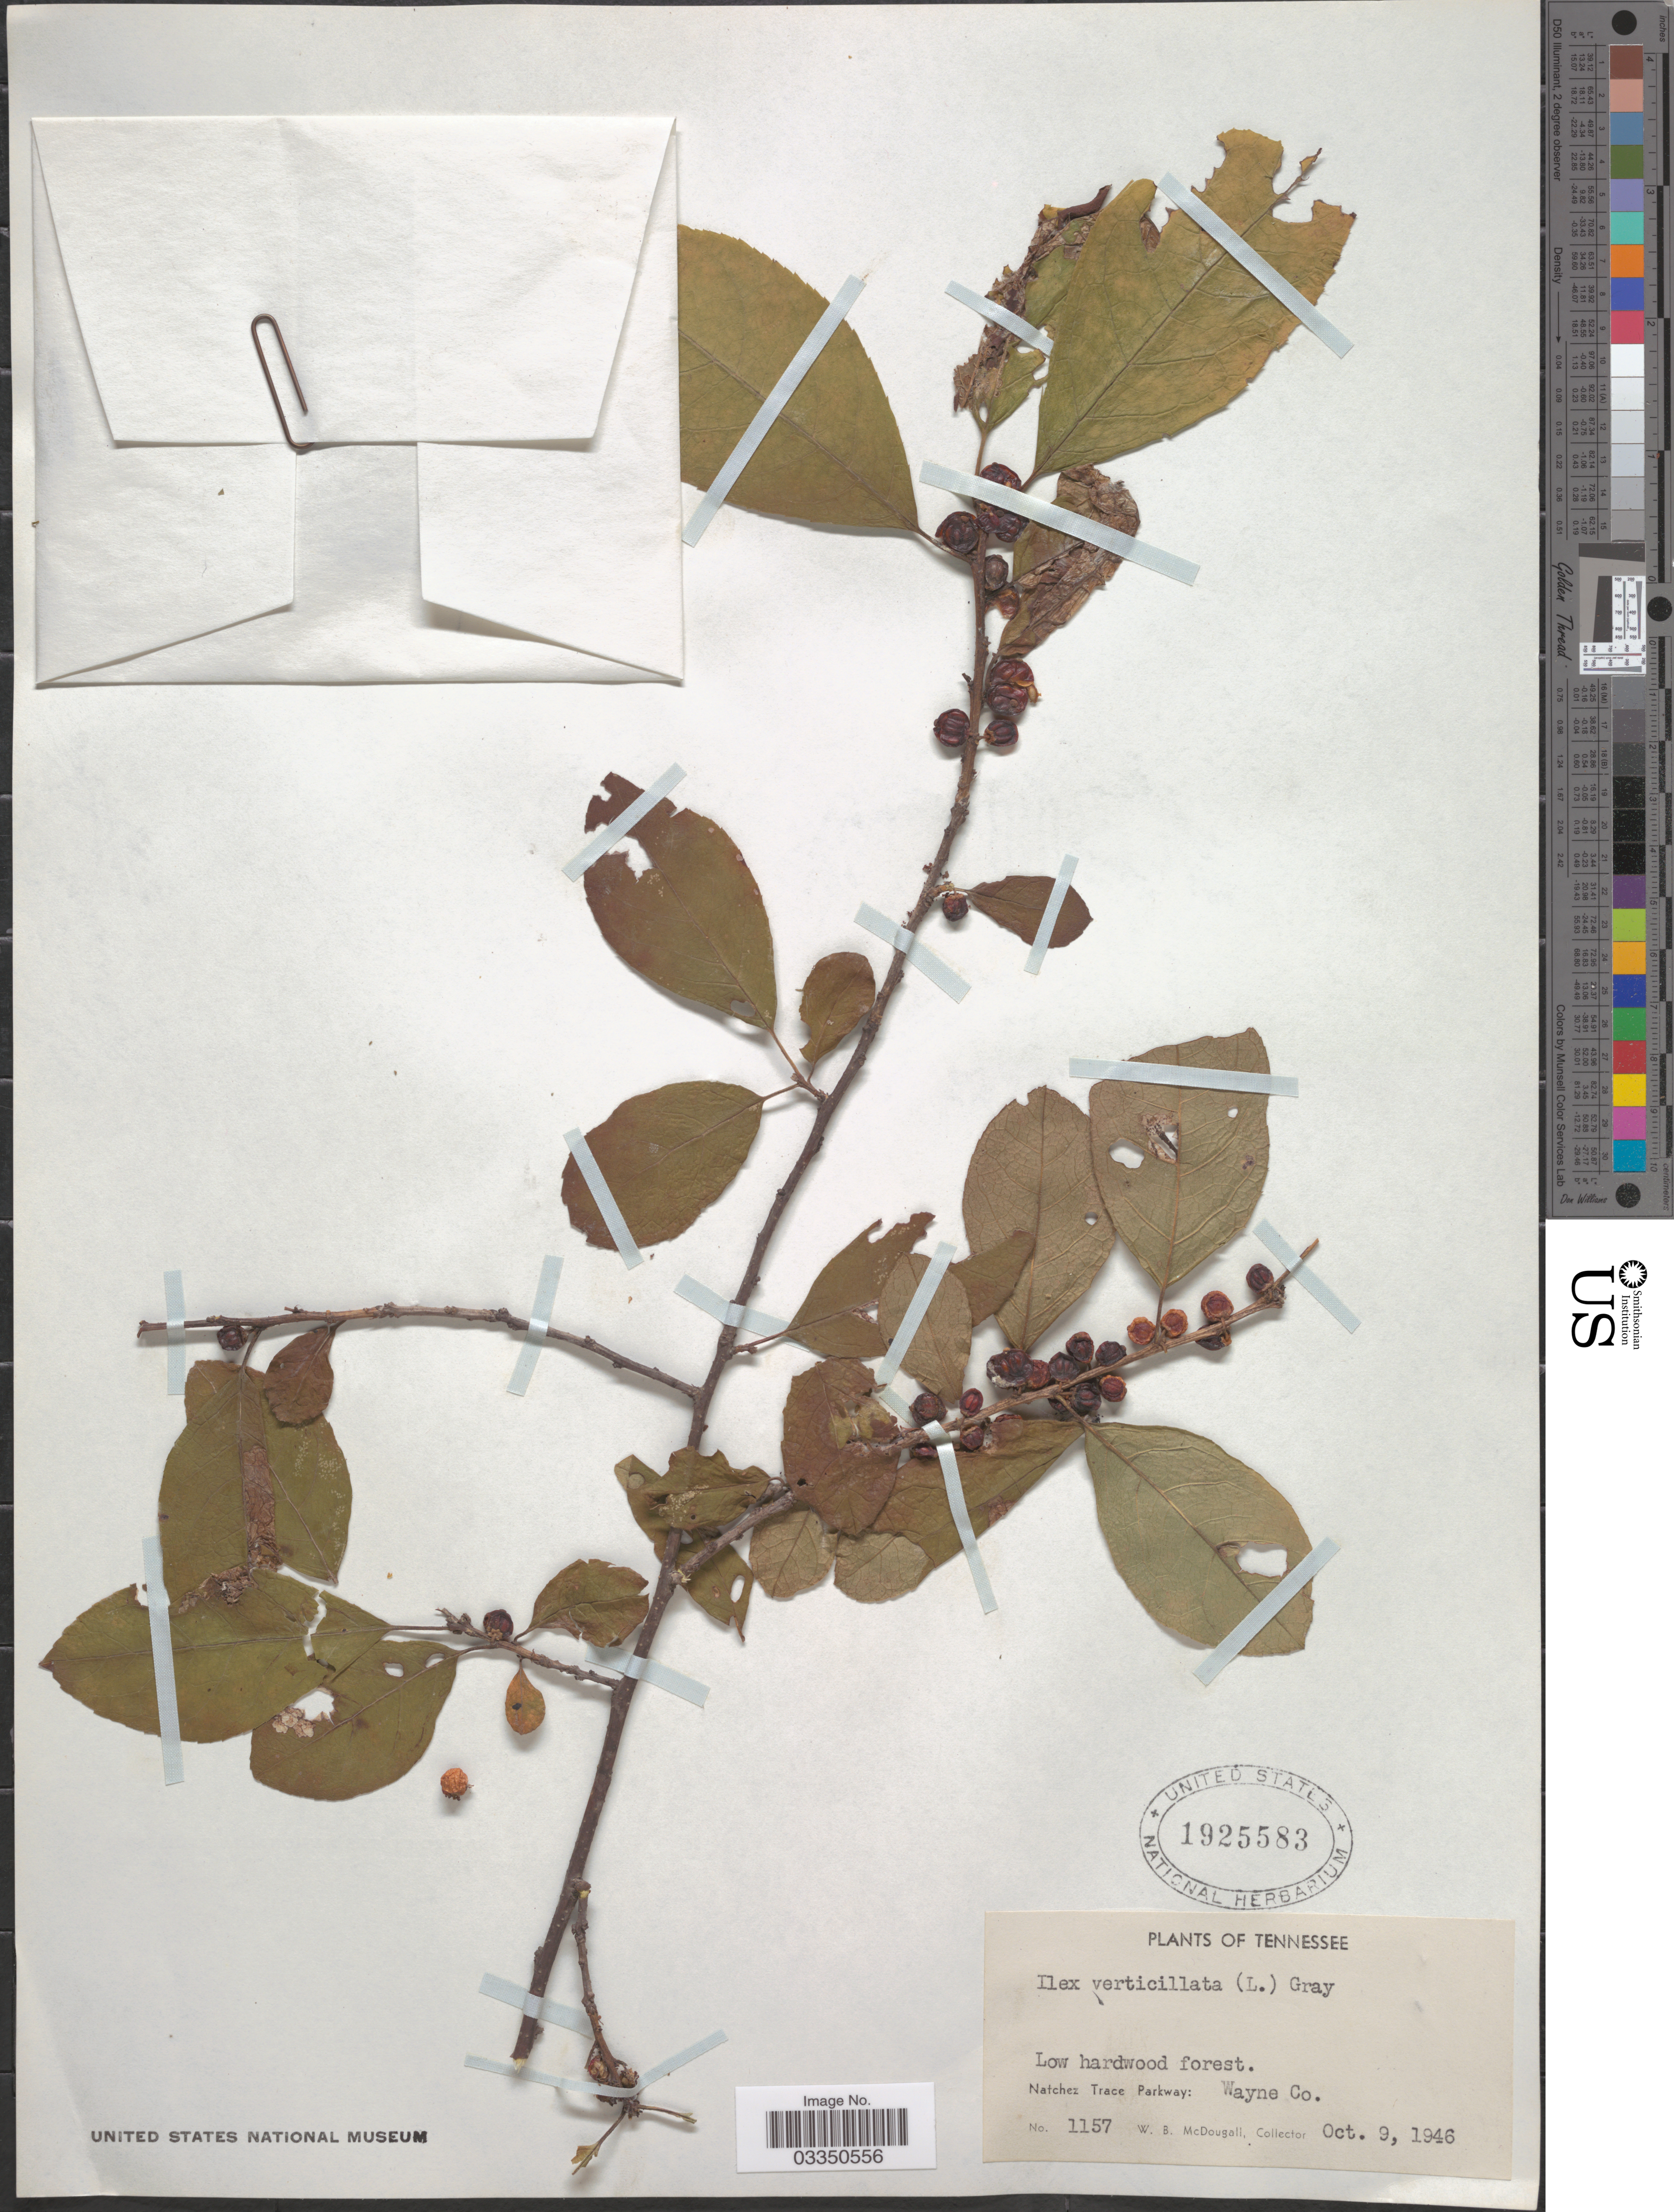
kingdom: Plantae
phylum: Tracheophyta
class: Magnoliopsida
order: Aquifoliales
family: Aquifoliaceae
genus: Ilex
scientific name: Ilex verticillata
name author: (L.) A. Gray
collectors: W. B. McDougall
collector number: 1157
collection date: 1946-10-09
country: United States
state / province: Tennessee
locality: Natchez Trace Parkway: Wayne Co.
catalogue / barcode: US 1925583